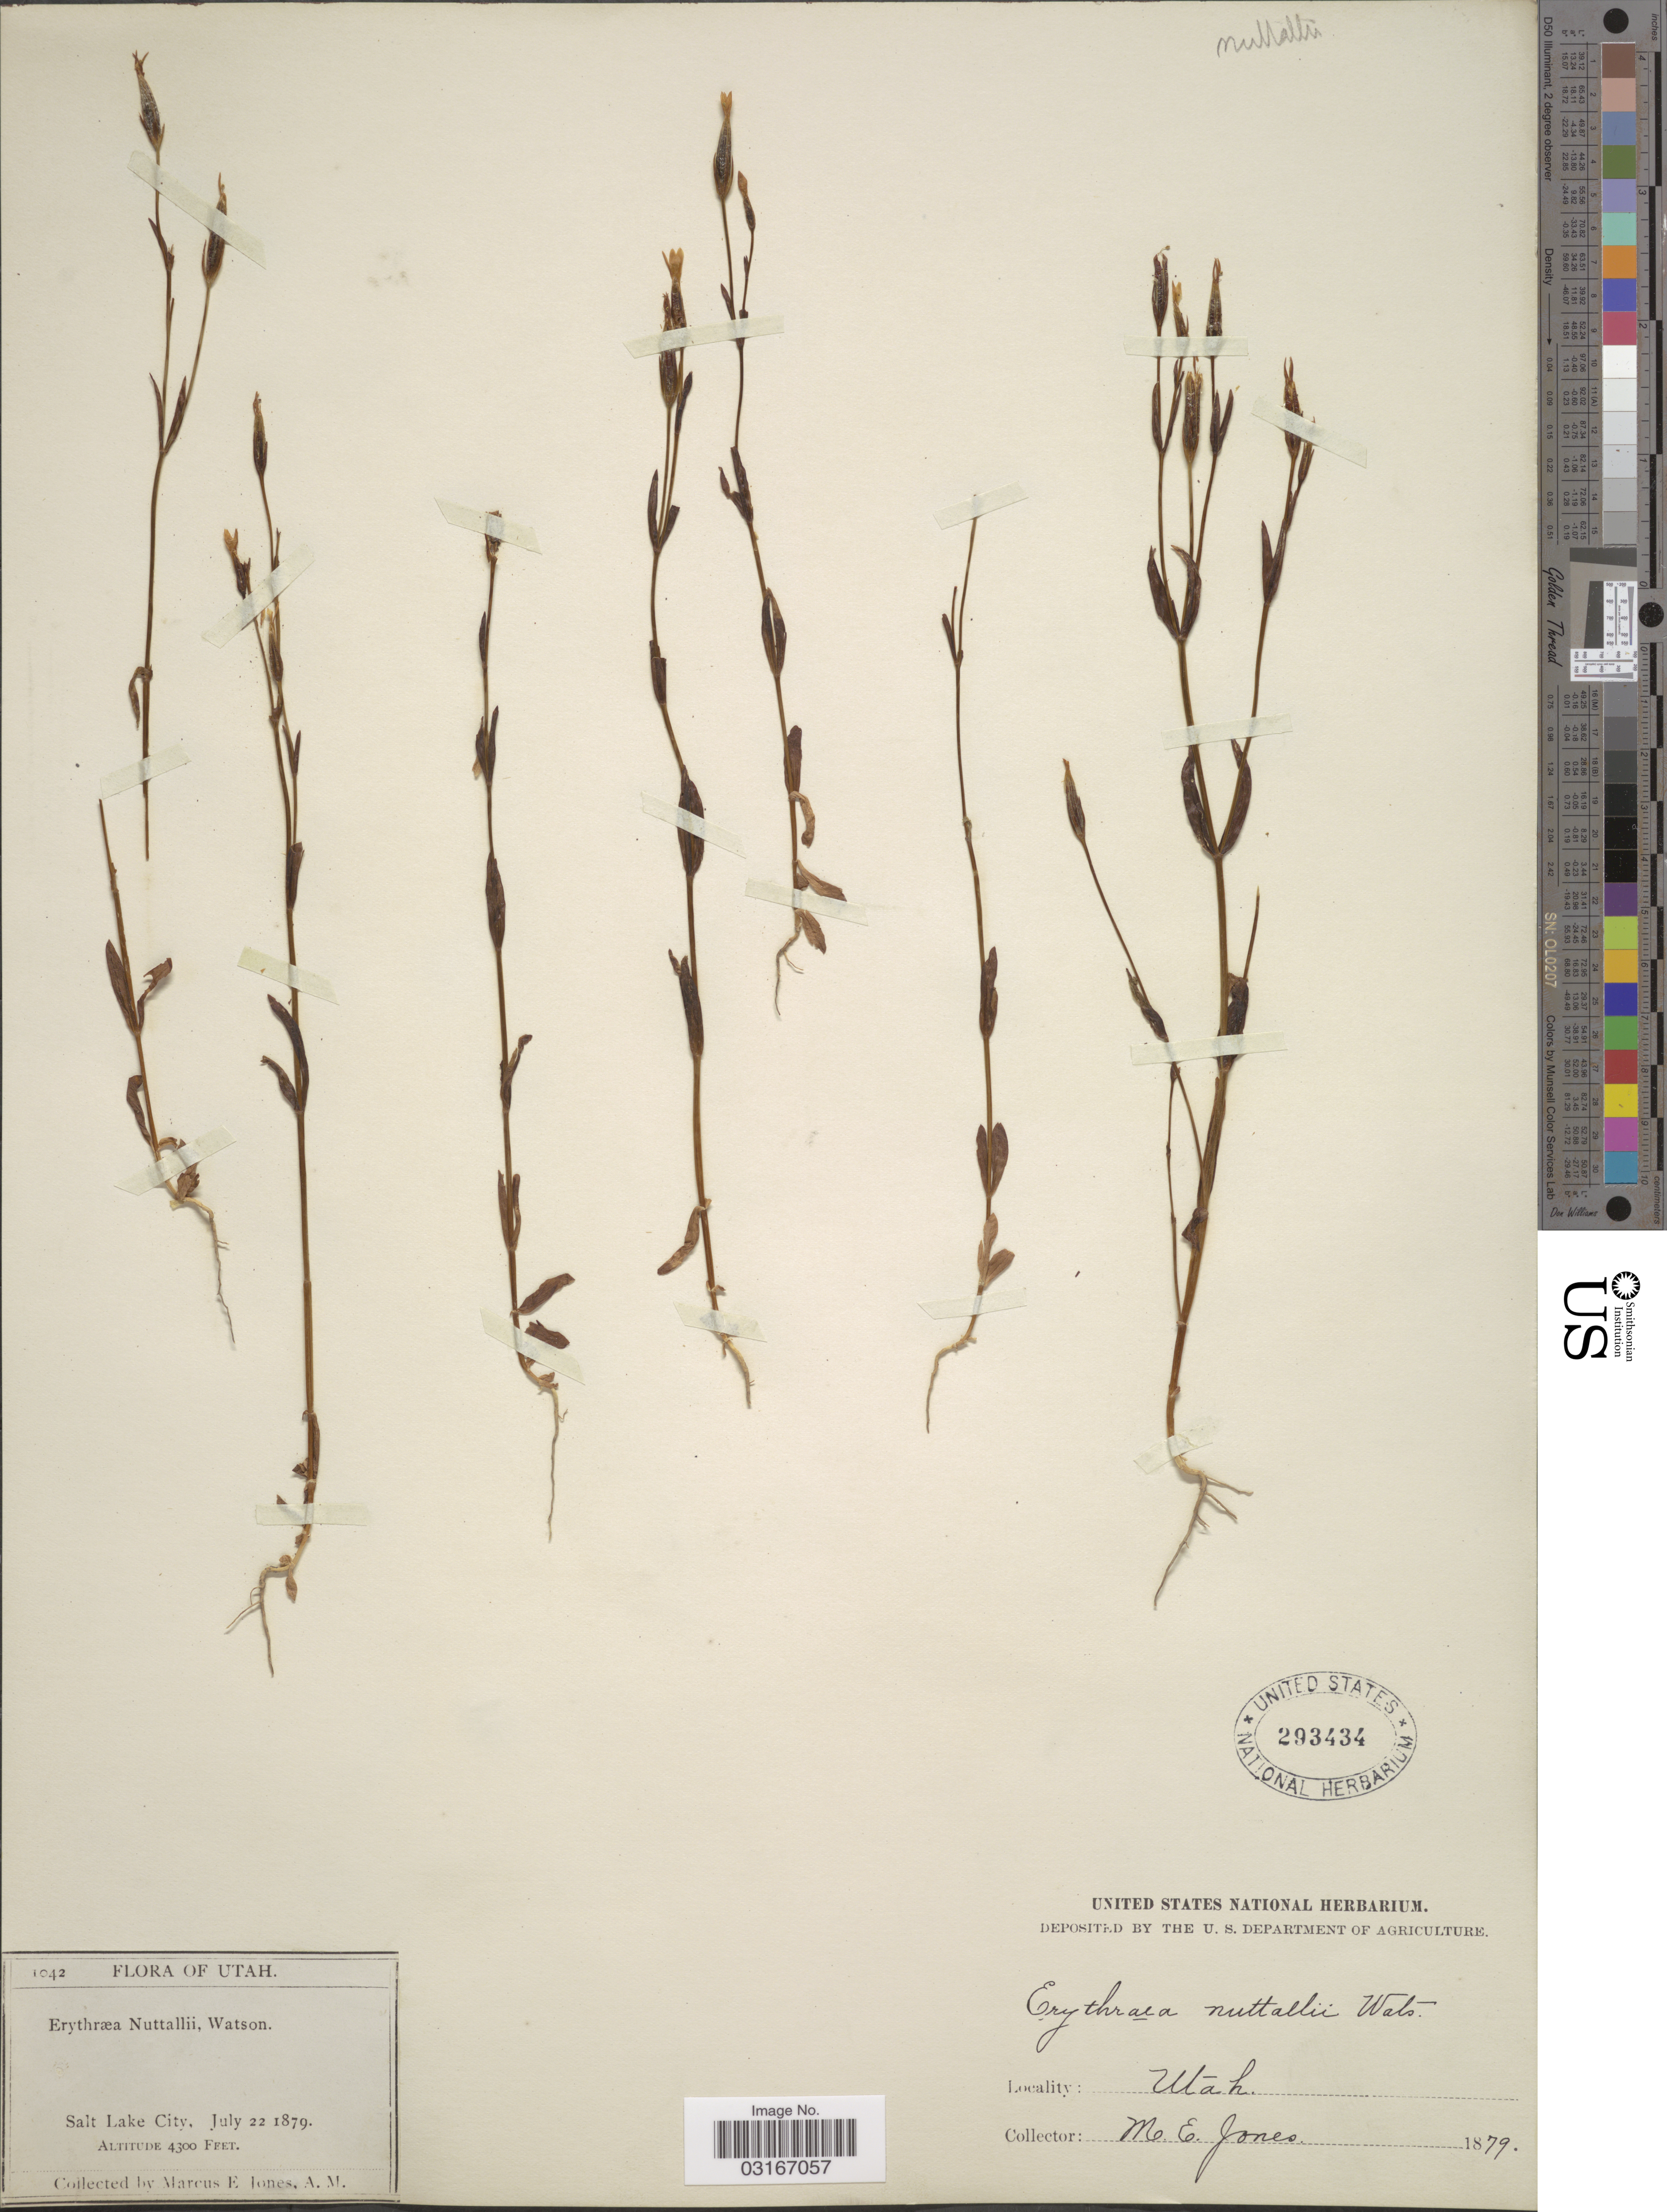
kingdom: Plantae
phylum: Tracheophyta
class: Magnoliopsida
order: Gentianales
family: Gentianaceae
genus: Centaurium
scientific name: Centaurium exaltatum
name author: (Griseb.) W. Wight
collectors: M. E. Jones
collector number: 1042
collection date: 1879-07-22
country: United States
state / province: Utah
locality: Salt Lake City.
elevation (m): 1311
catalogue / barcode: US 293434